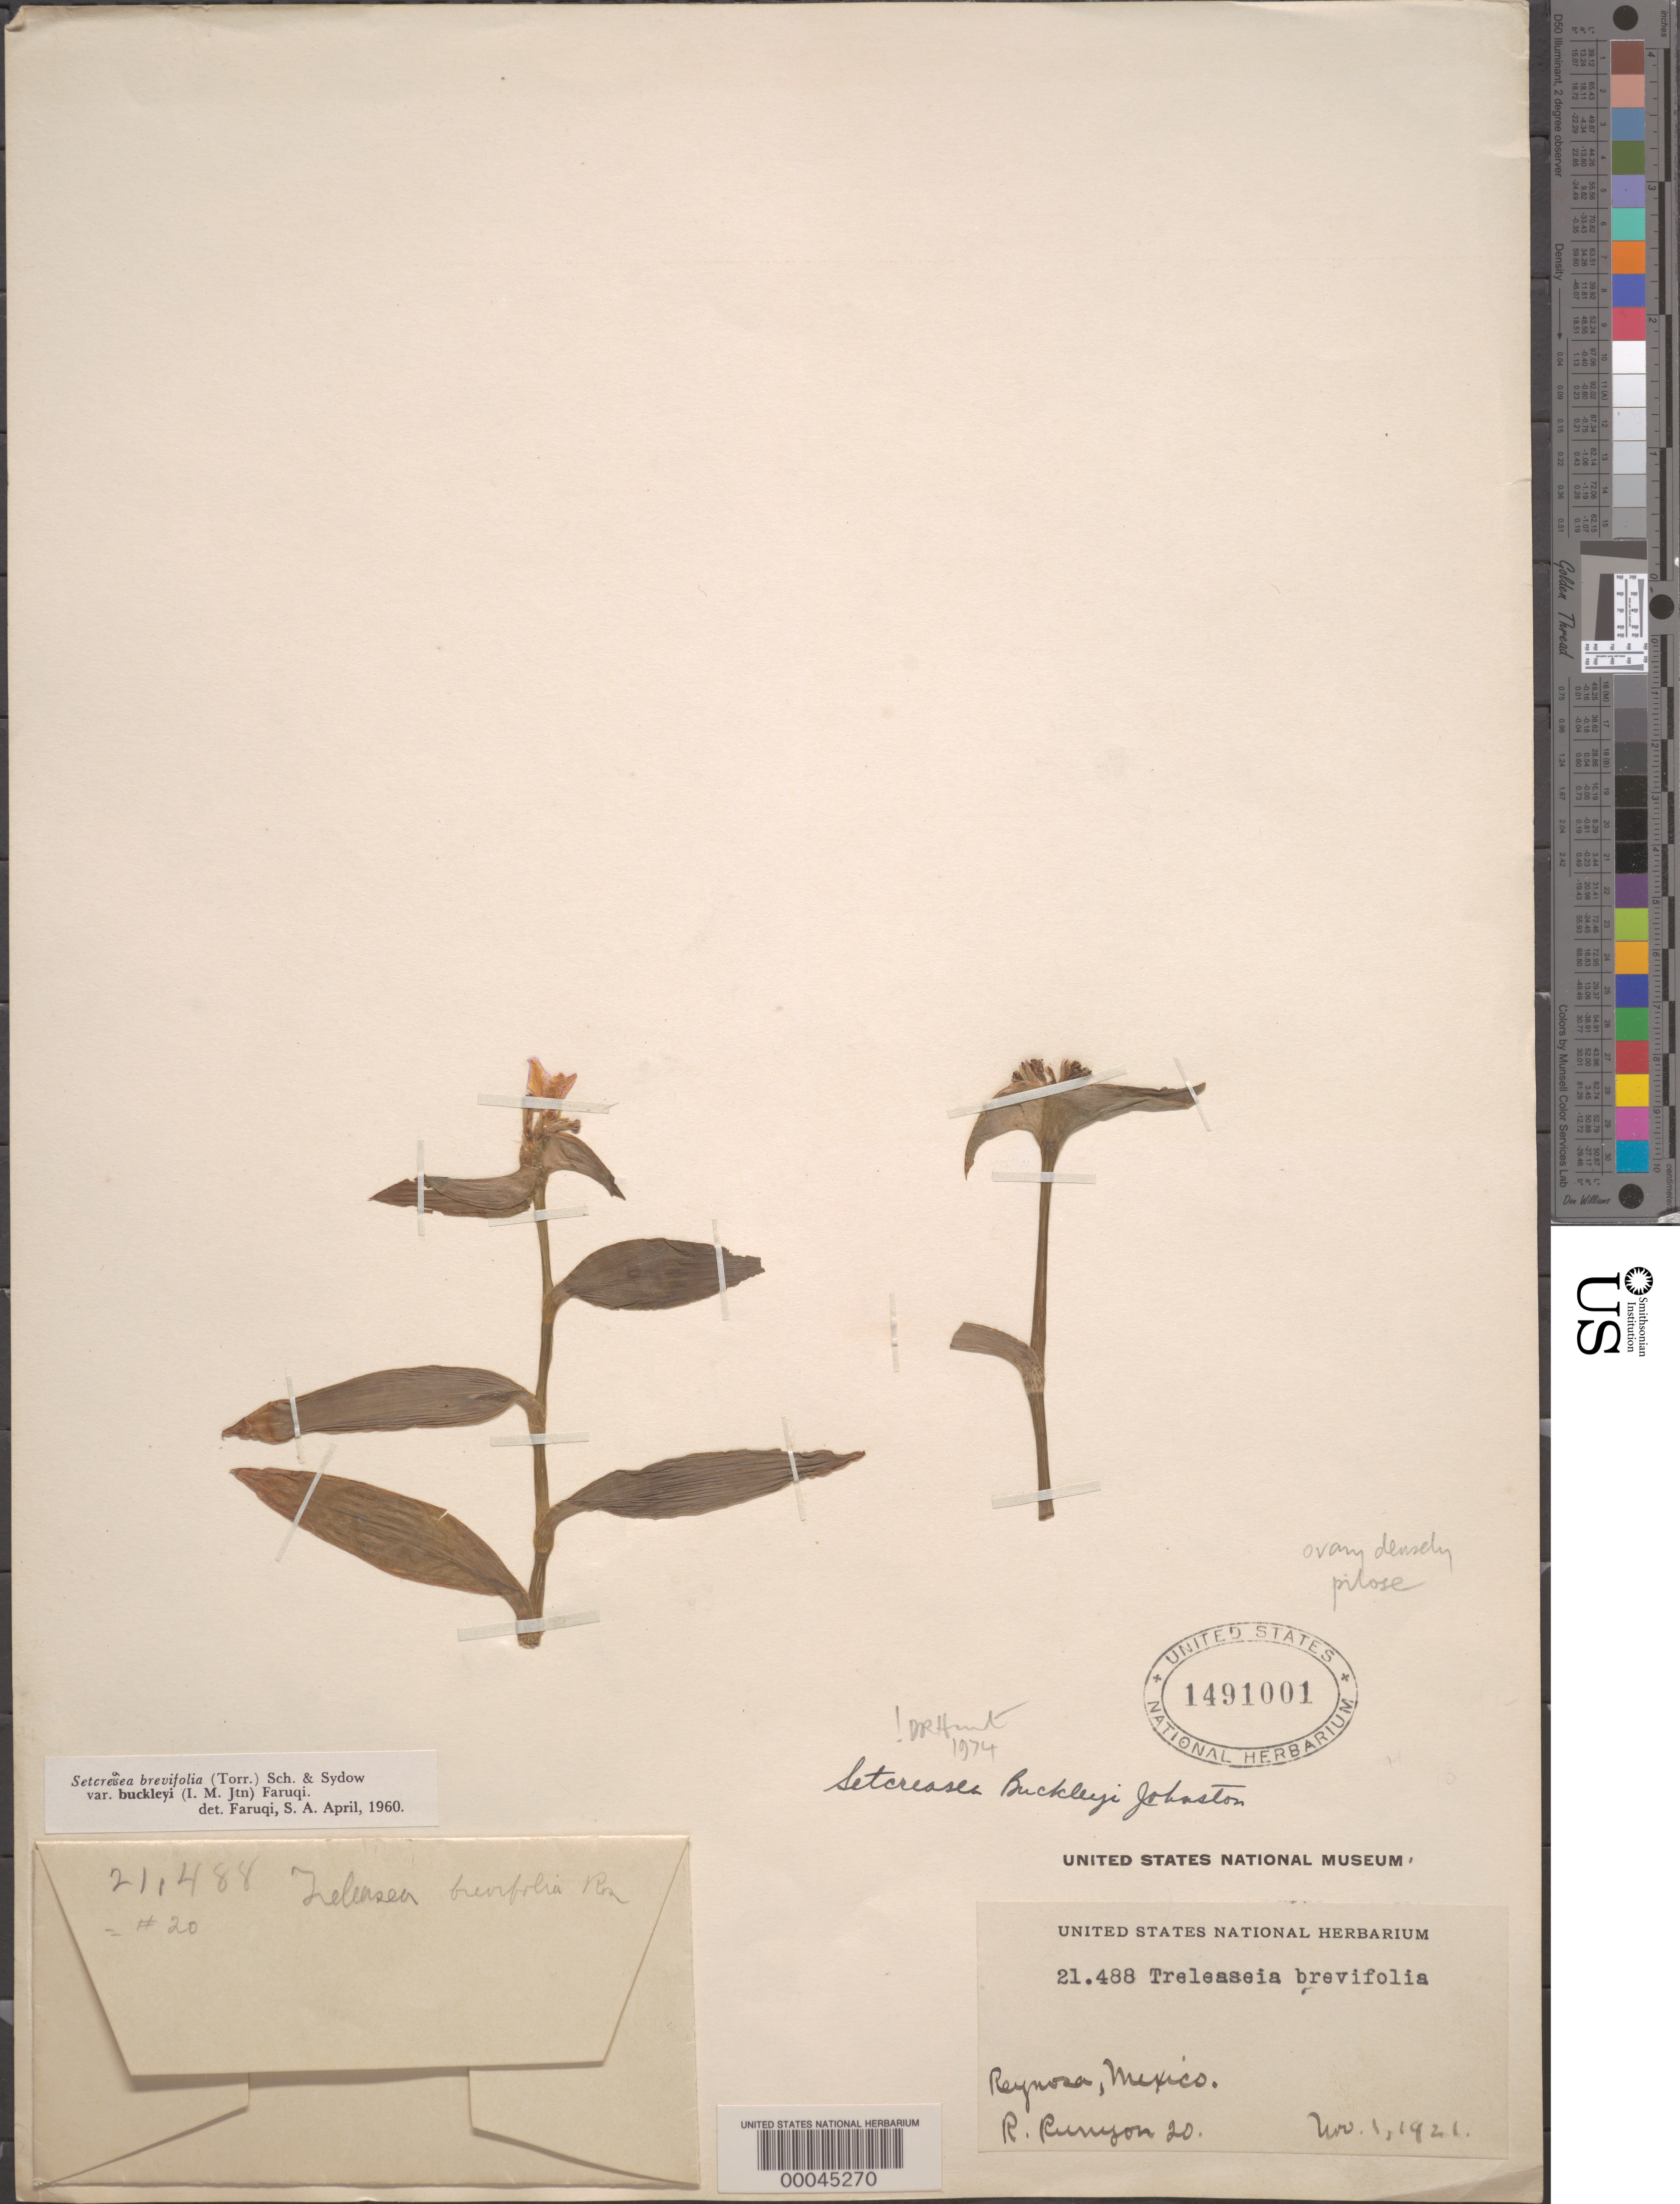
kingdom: Plantae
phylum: Tracheophyta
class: Liliopsida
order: Commelinales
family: Commelinaceae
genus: Tradescantia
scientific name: Tradescantia buckleyi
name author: (I.M. Johnst.) D.R. Hunt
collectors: R. Runyon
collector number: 20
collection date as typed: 01 Nov 1921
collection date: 1921-11-01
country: Mexico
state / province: Tamaulipas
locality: Reynosa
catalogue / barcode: US 1491001